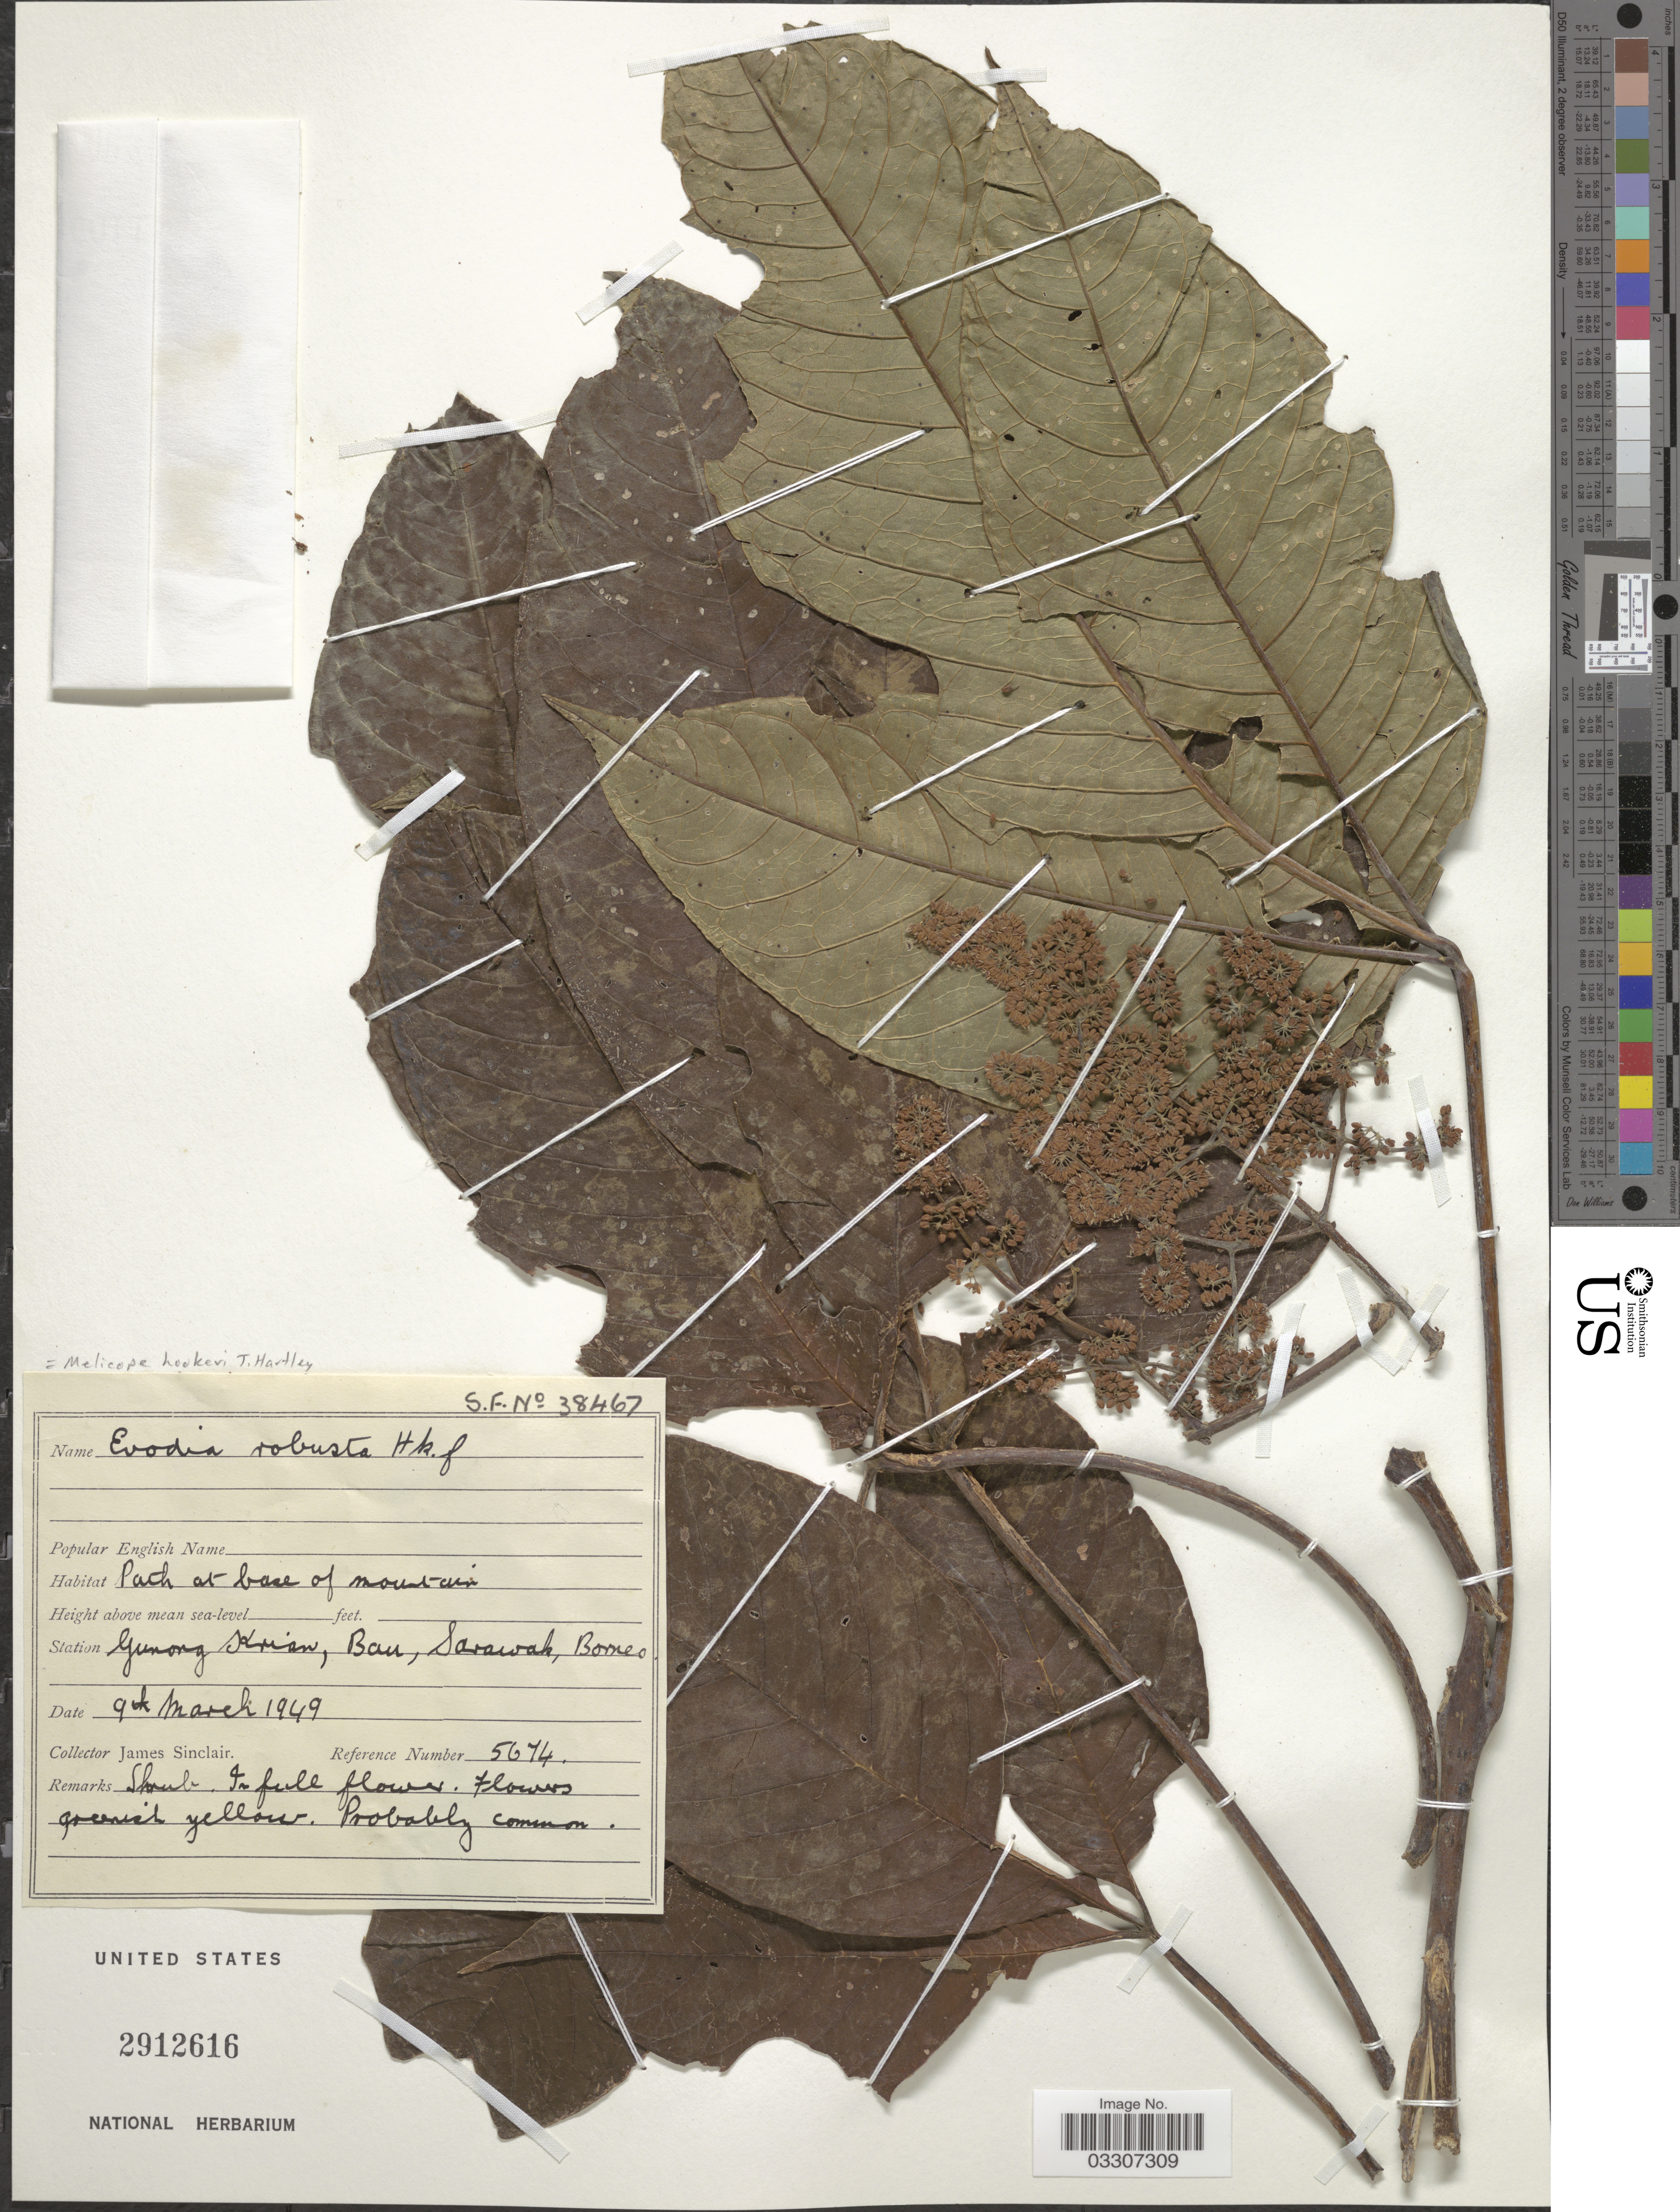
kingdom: Plantae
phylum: Tracheophyta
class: Magnoliopsida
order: Sapindales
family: Rutaceae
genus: Melicope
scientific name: Melicope hookeri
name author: T.G. Hartley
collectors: J. Sinclair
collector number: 5671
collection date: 1949-03-09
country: Malaysia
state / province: Sarawak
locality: Station Gunong Krian, Bau, Borneo.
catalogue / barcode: US 2912616